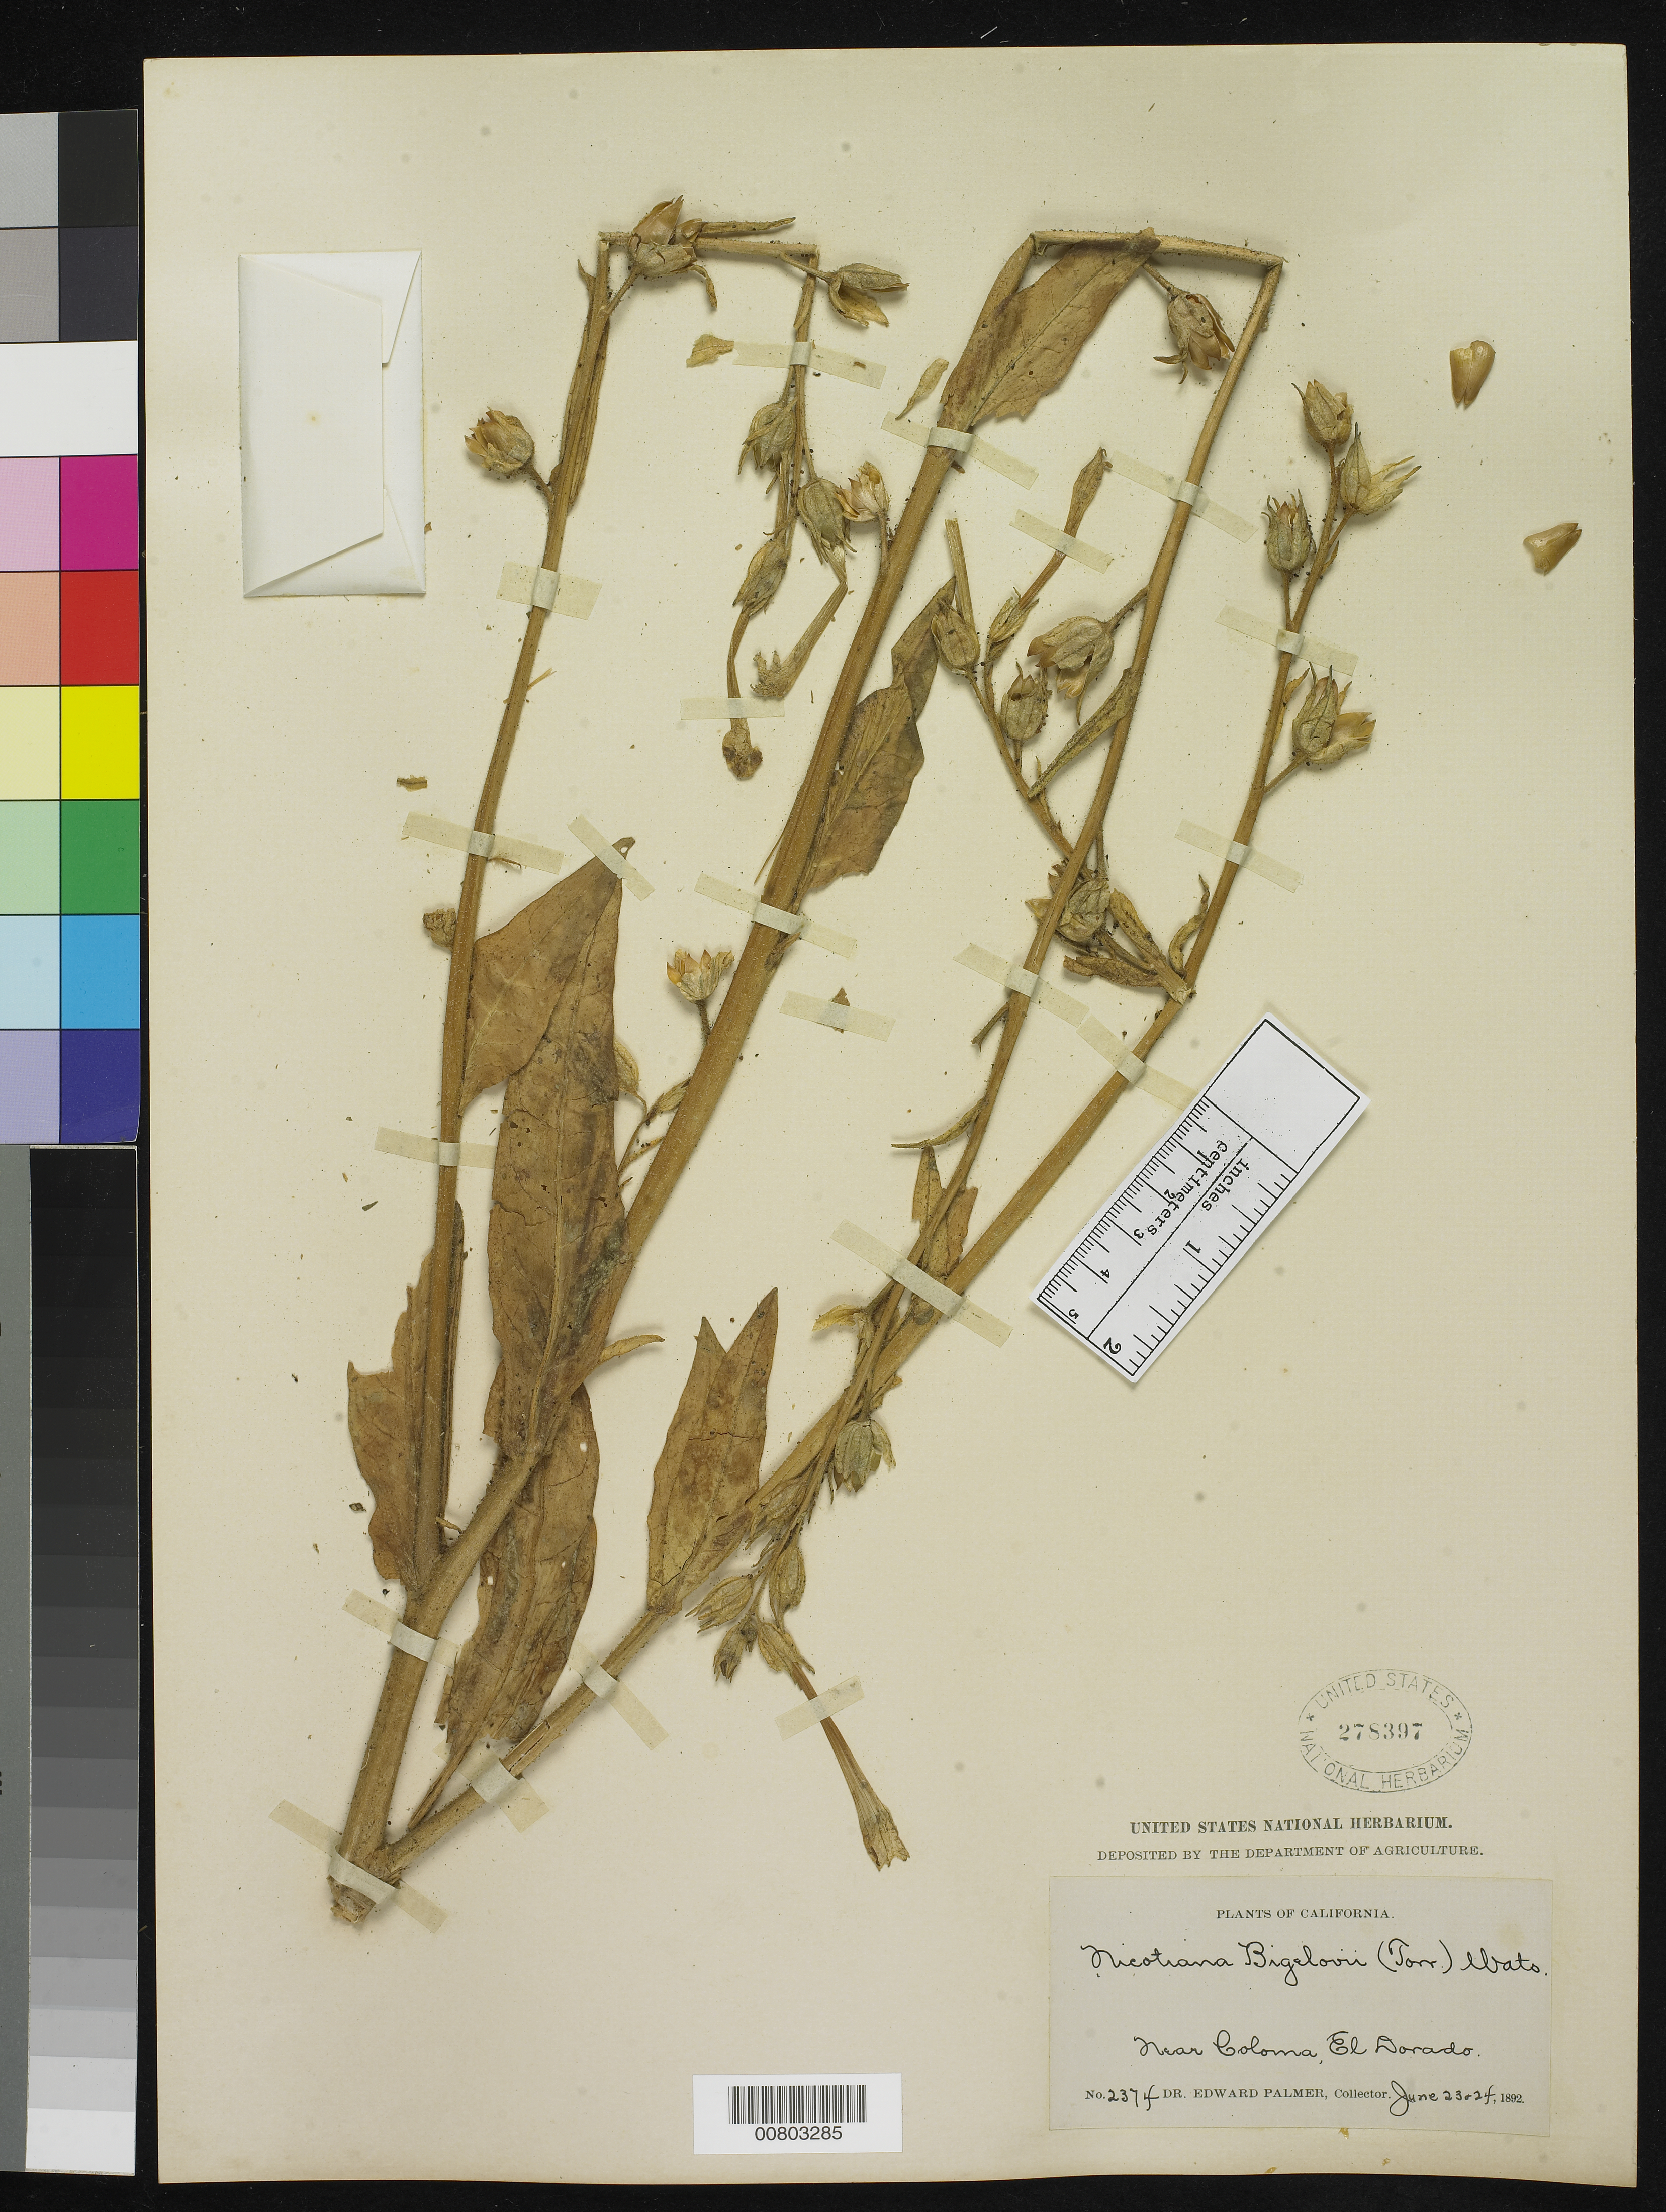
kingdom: Plantae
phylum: Tracheophyta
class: Magnoliopsida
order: Solanales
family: Solanaceae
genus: Nicotiana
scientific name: Nicotiana bigelovii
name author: S. Watson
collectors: E. Palmer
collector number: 2374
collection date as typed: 23 Jun 1892 to 24 Jun 1892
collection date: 1892-06-23/1892-06-24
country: United States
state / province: California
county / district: El Dorado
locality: Near Coloma, El Dorado, California.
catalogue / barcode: US 278397